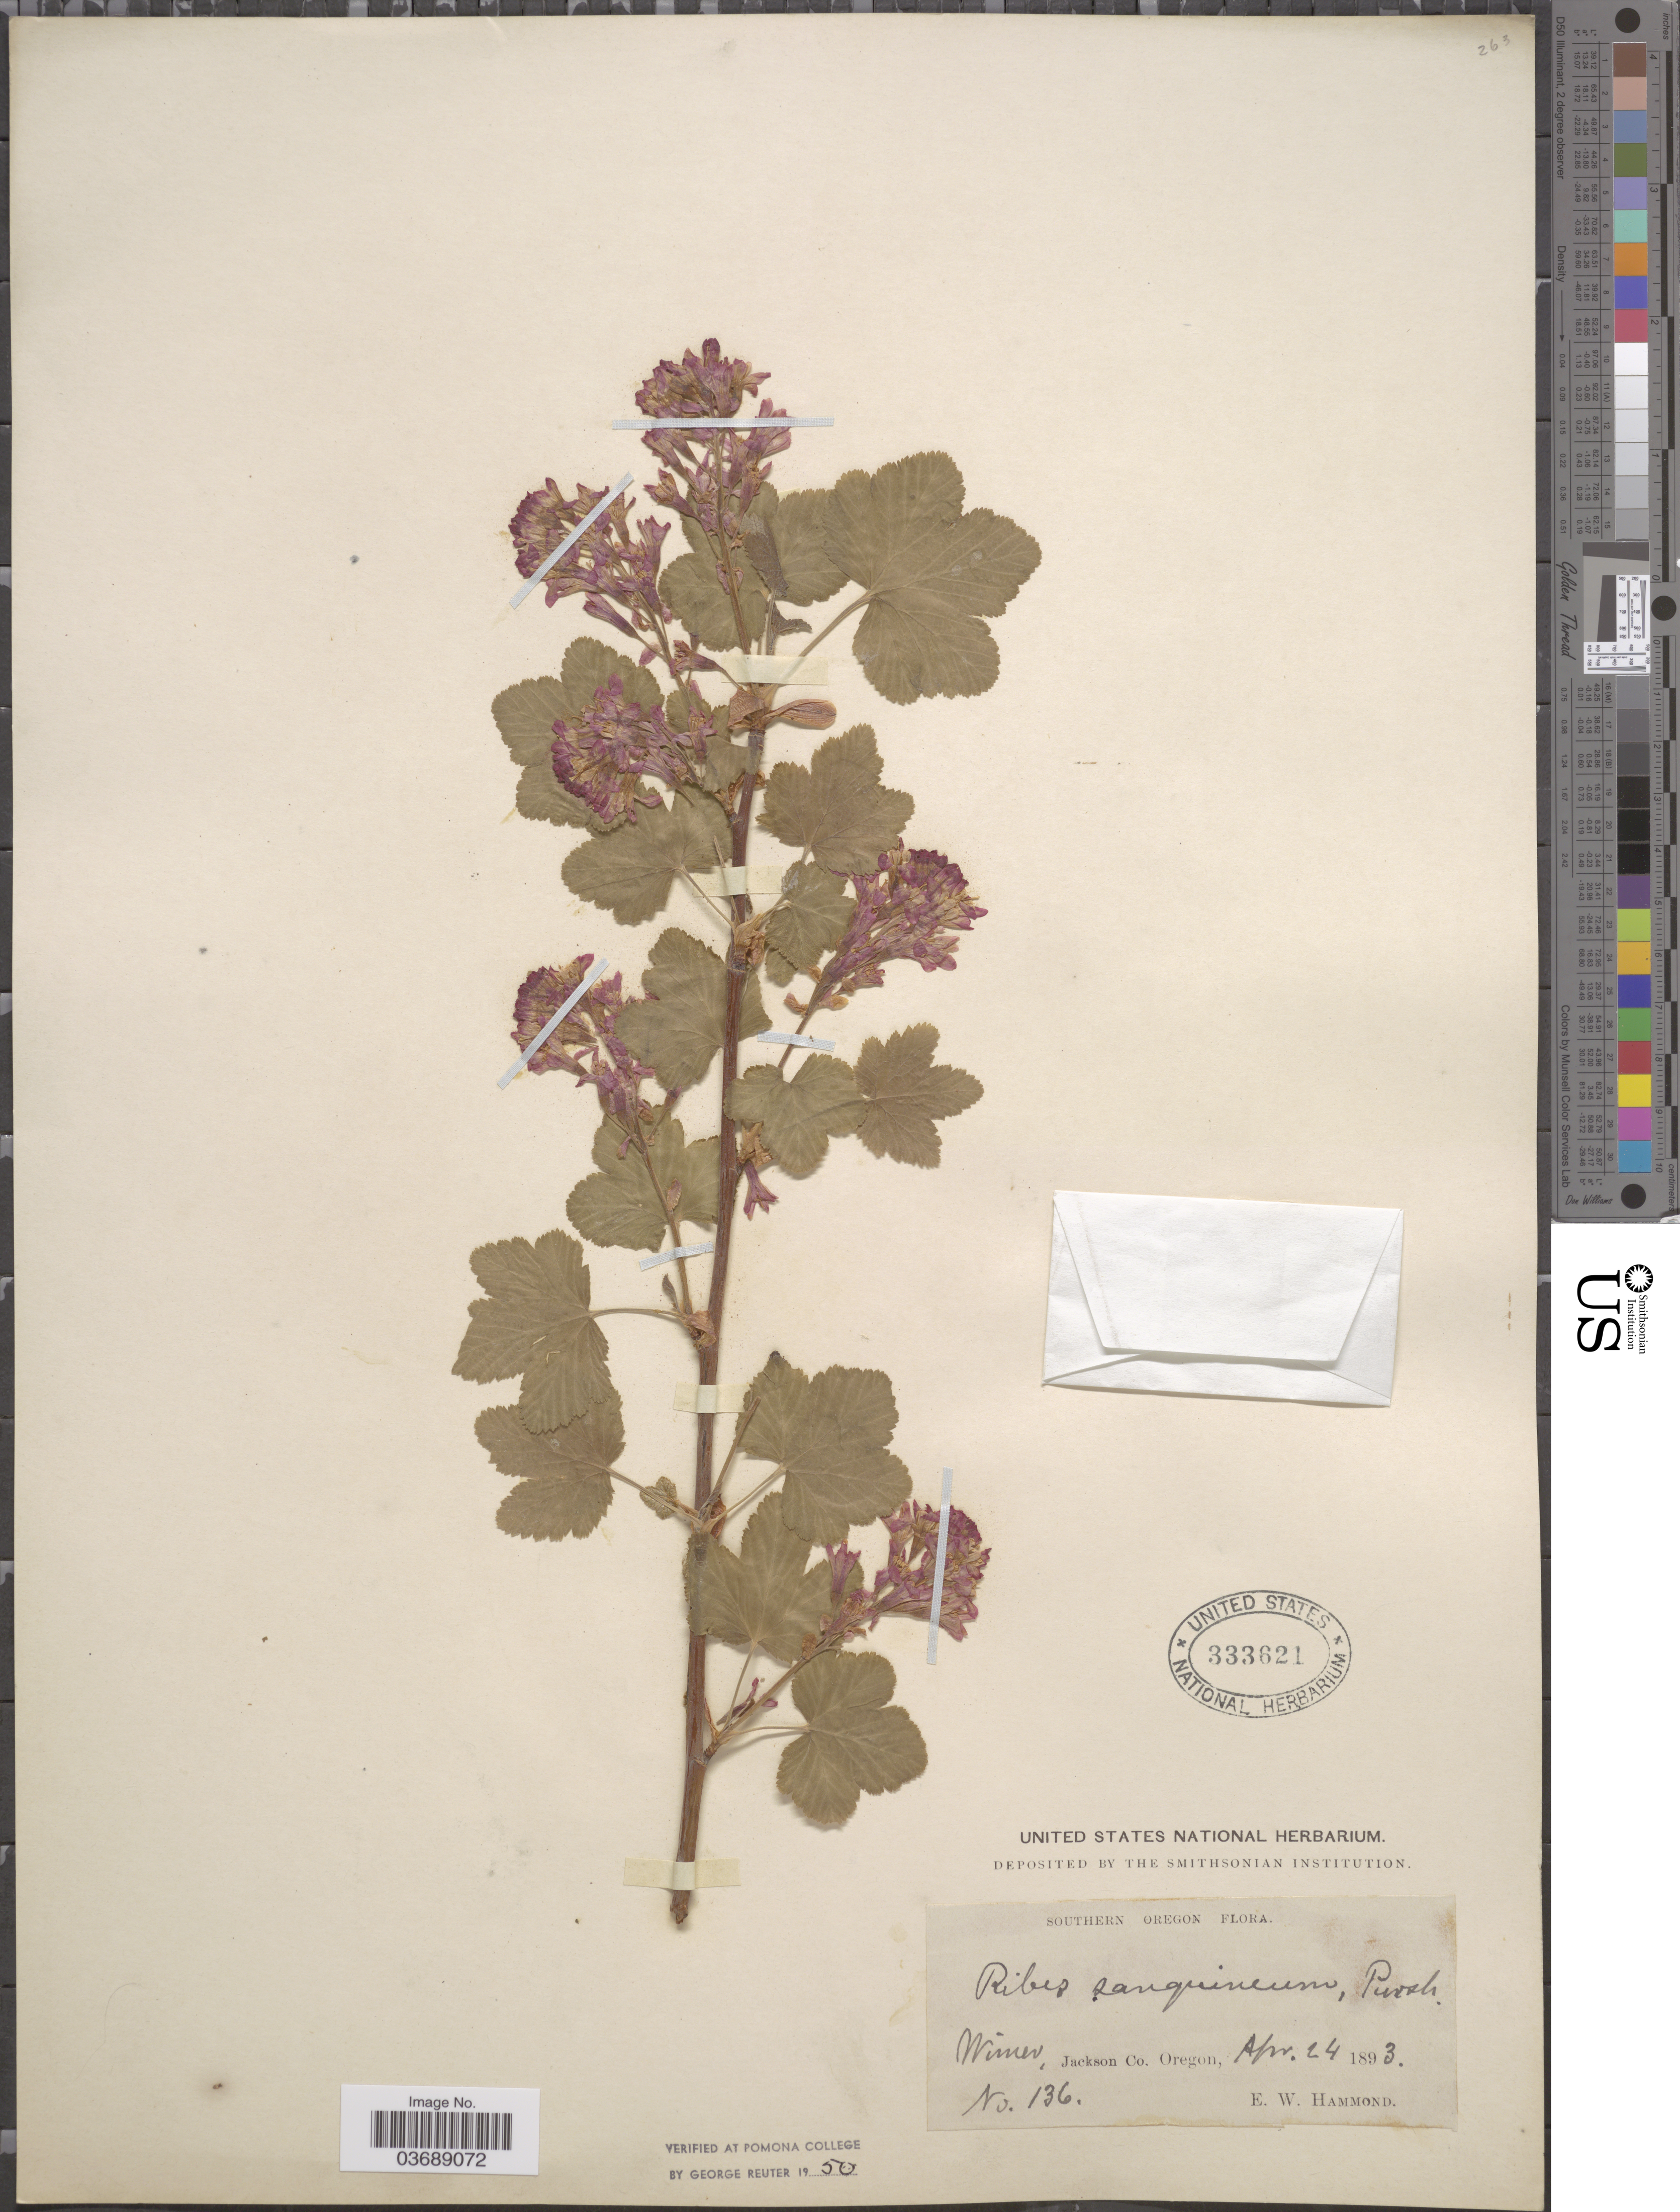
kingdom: Plantae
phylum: Tracheophyta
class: Magnoliopsida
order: Saxifragales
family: Grossulariaceae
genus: Ribes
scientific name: Ribes sanguineum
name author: Pursh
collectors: E. Hammond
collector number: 136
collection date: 1893-04-24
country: United States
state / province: Oregon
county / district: Jackson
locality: Southern Oregon. Wimer, Jackson Co.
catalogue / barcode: US 333621